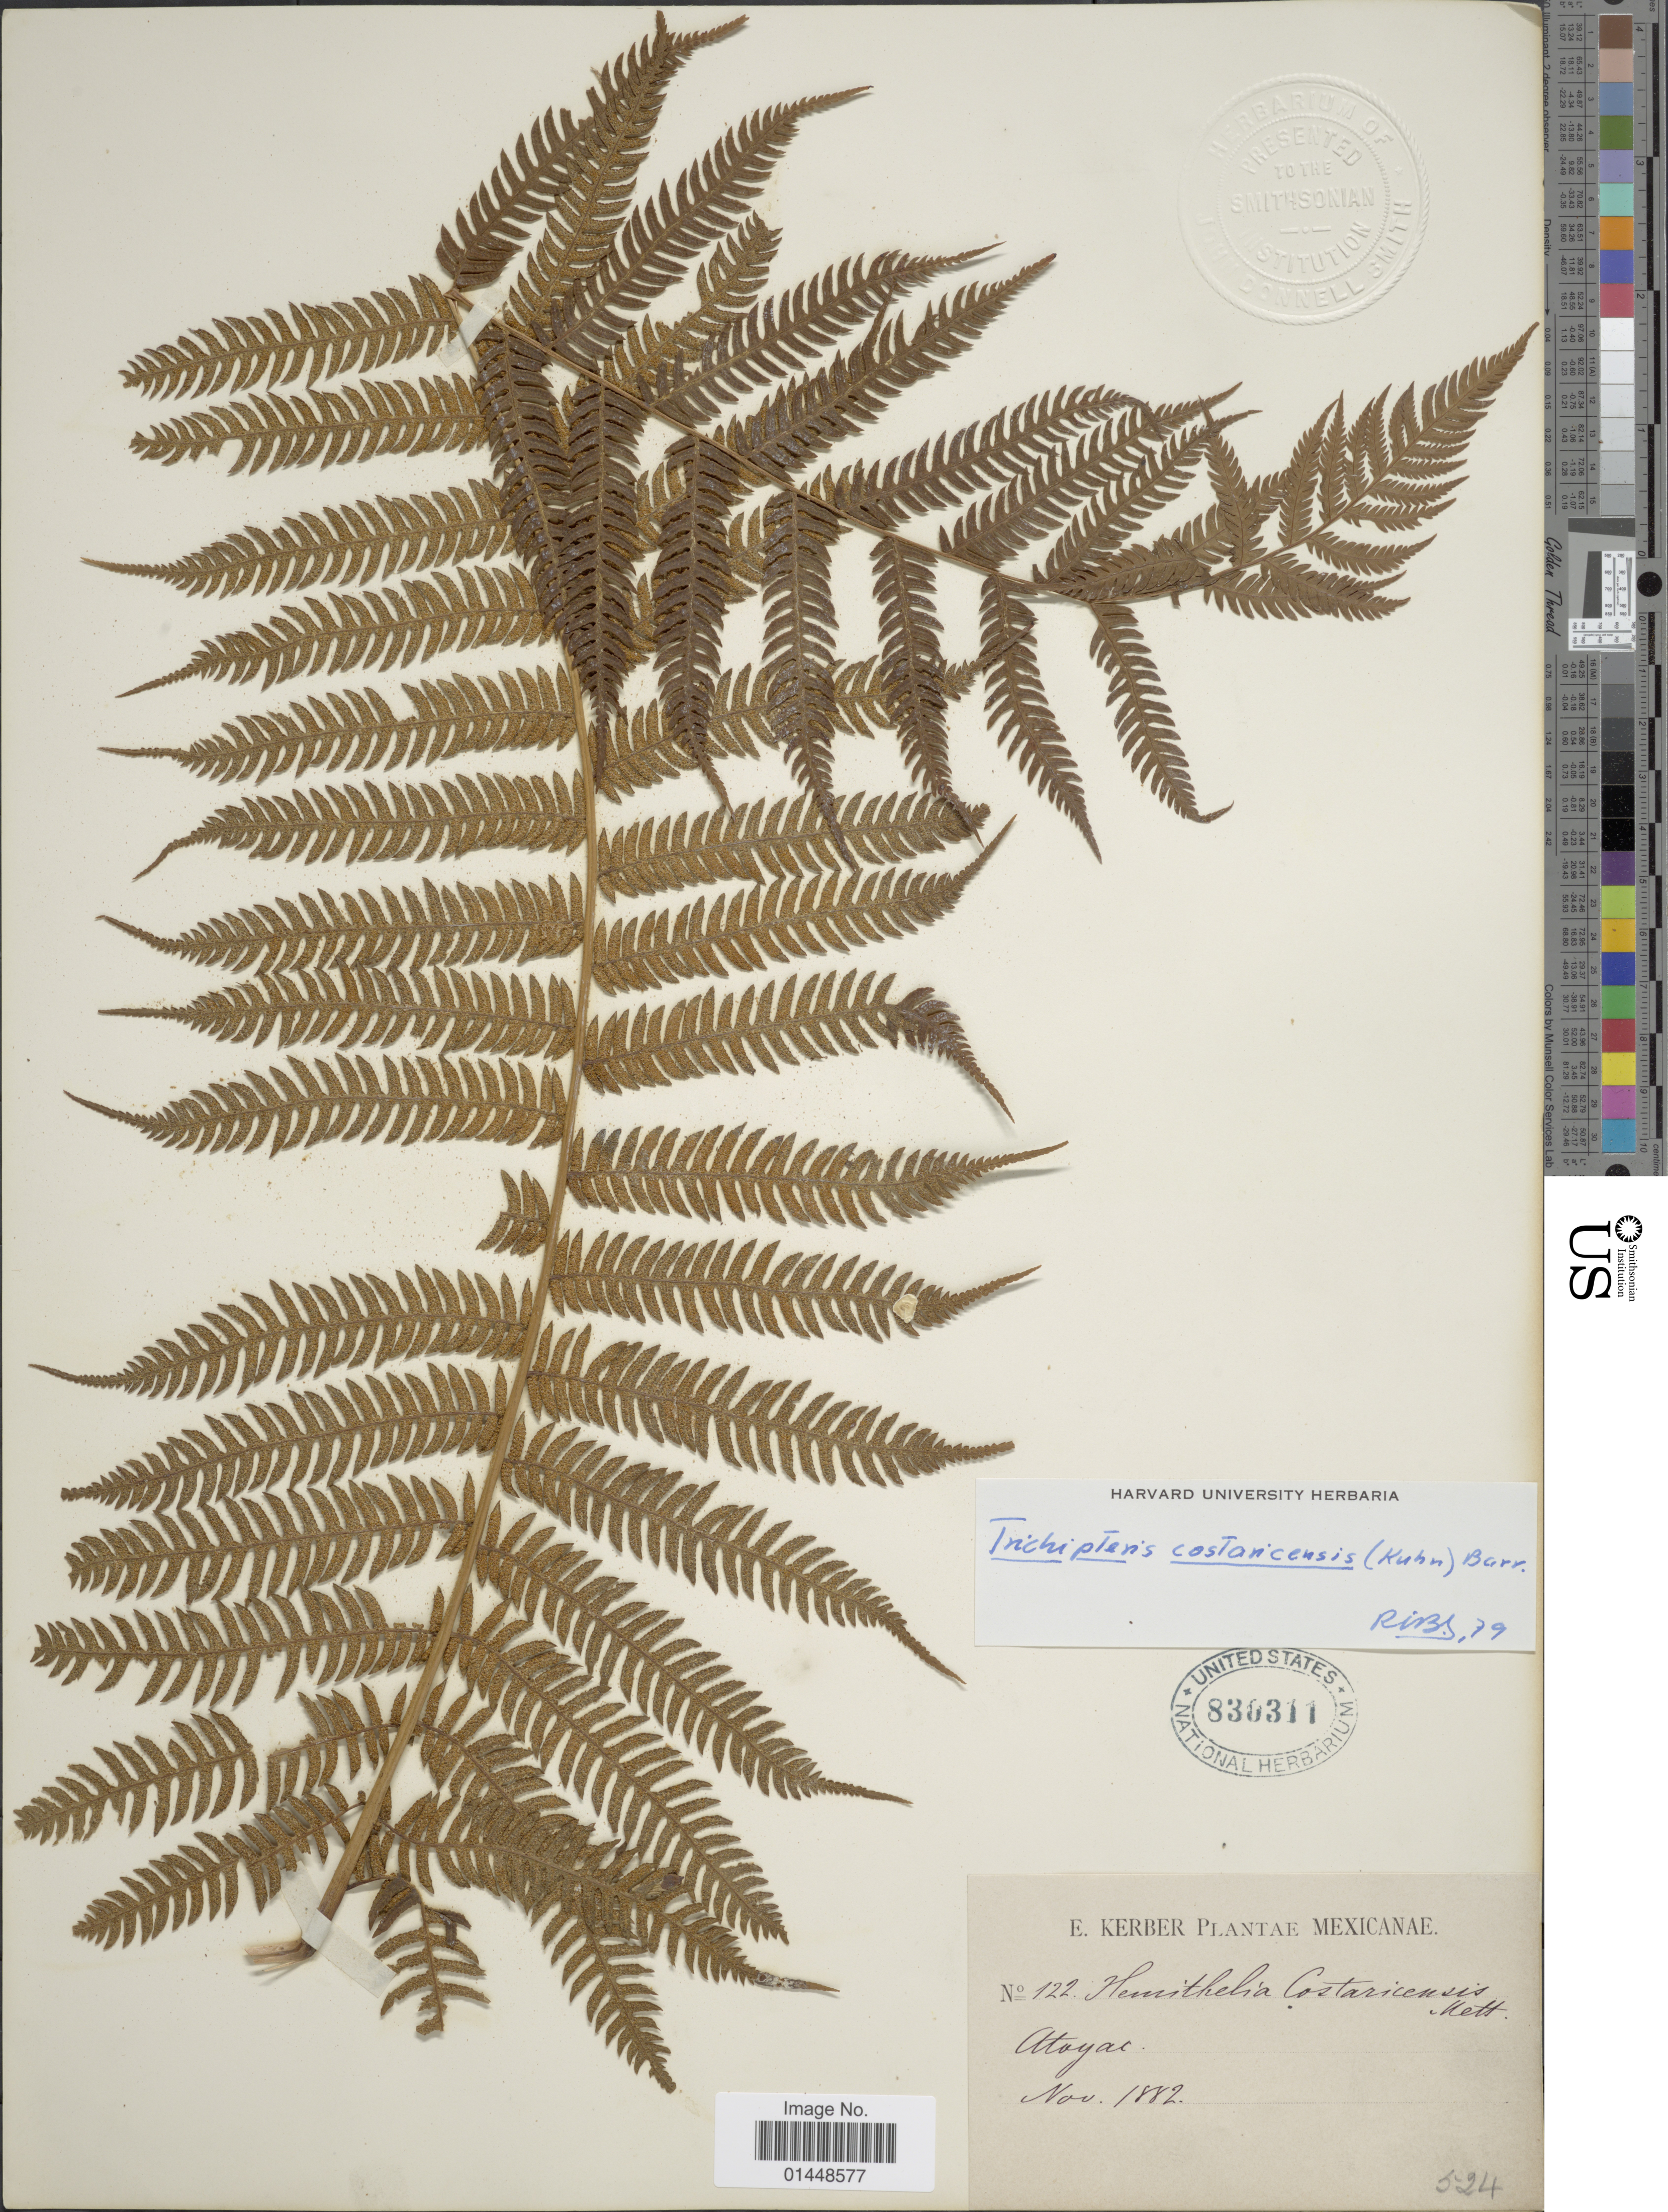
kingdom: Plantae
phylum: Tracheophyta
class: Polypodiopsida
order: Cyatheales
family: Cyatheaceae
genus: Cyathea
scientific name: Cyathea costaricensis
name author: (Kuhn) Domin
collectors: E. Kerber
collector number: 122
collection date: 1882-11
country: Mexico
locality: Atoyac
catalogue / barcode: US 830311